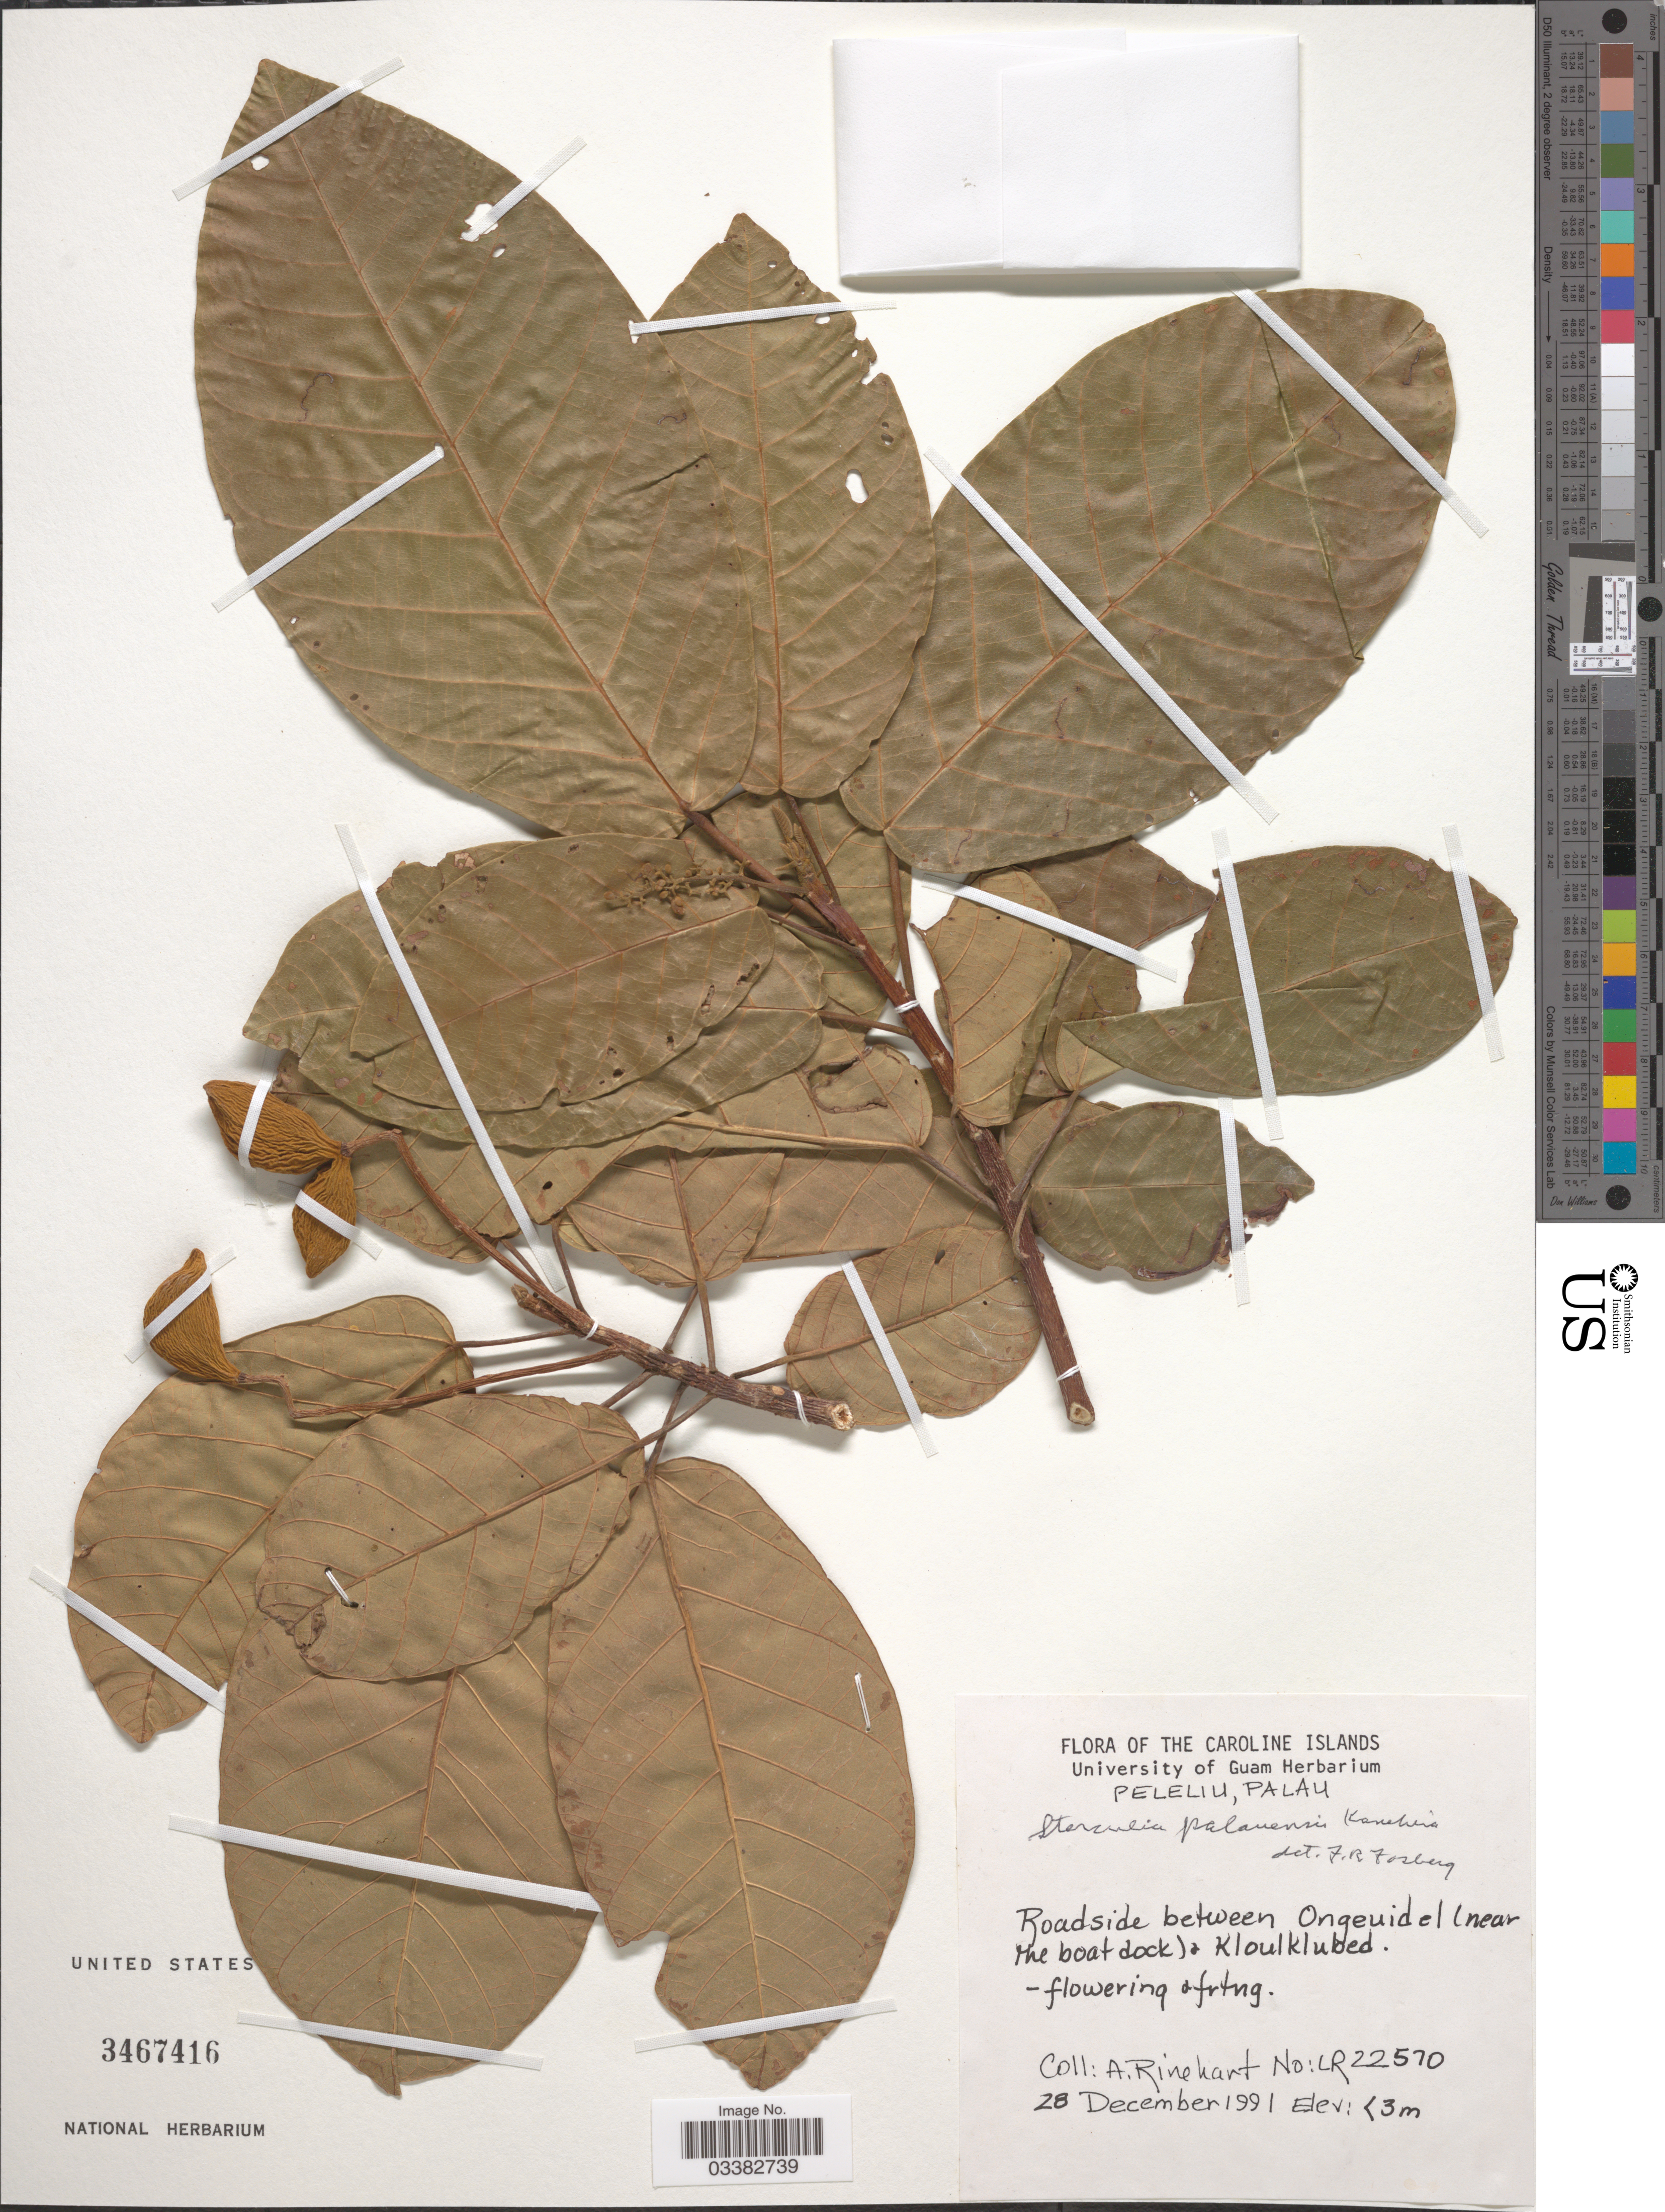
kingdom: Plantae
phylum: Tracheophyta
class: Magnoliopsida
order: Malvales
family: Malvaceae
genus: Sterculia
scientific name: Sterculia palauensis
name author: Kaneh.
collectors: A. Rinehart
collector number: LR22570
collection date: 1991-12-28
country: Palau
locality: The Caroline Islands. Peleliu, Palau. Roadside between Ongeuide (near the boat dock) & Kloulklubed.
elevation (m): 3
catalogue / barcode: US 3467416